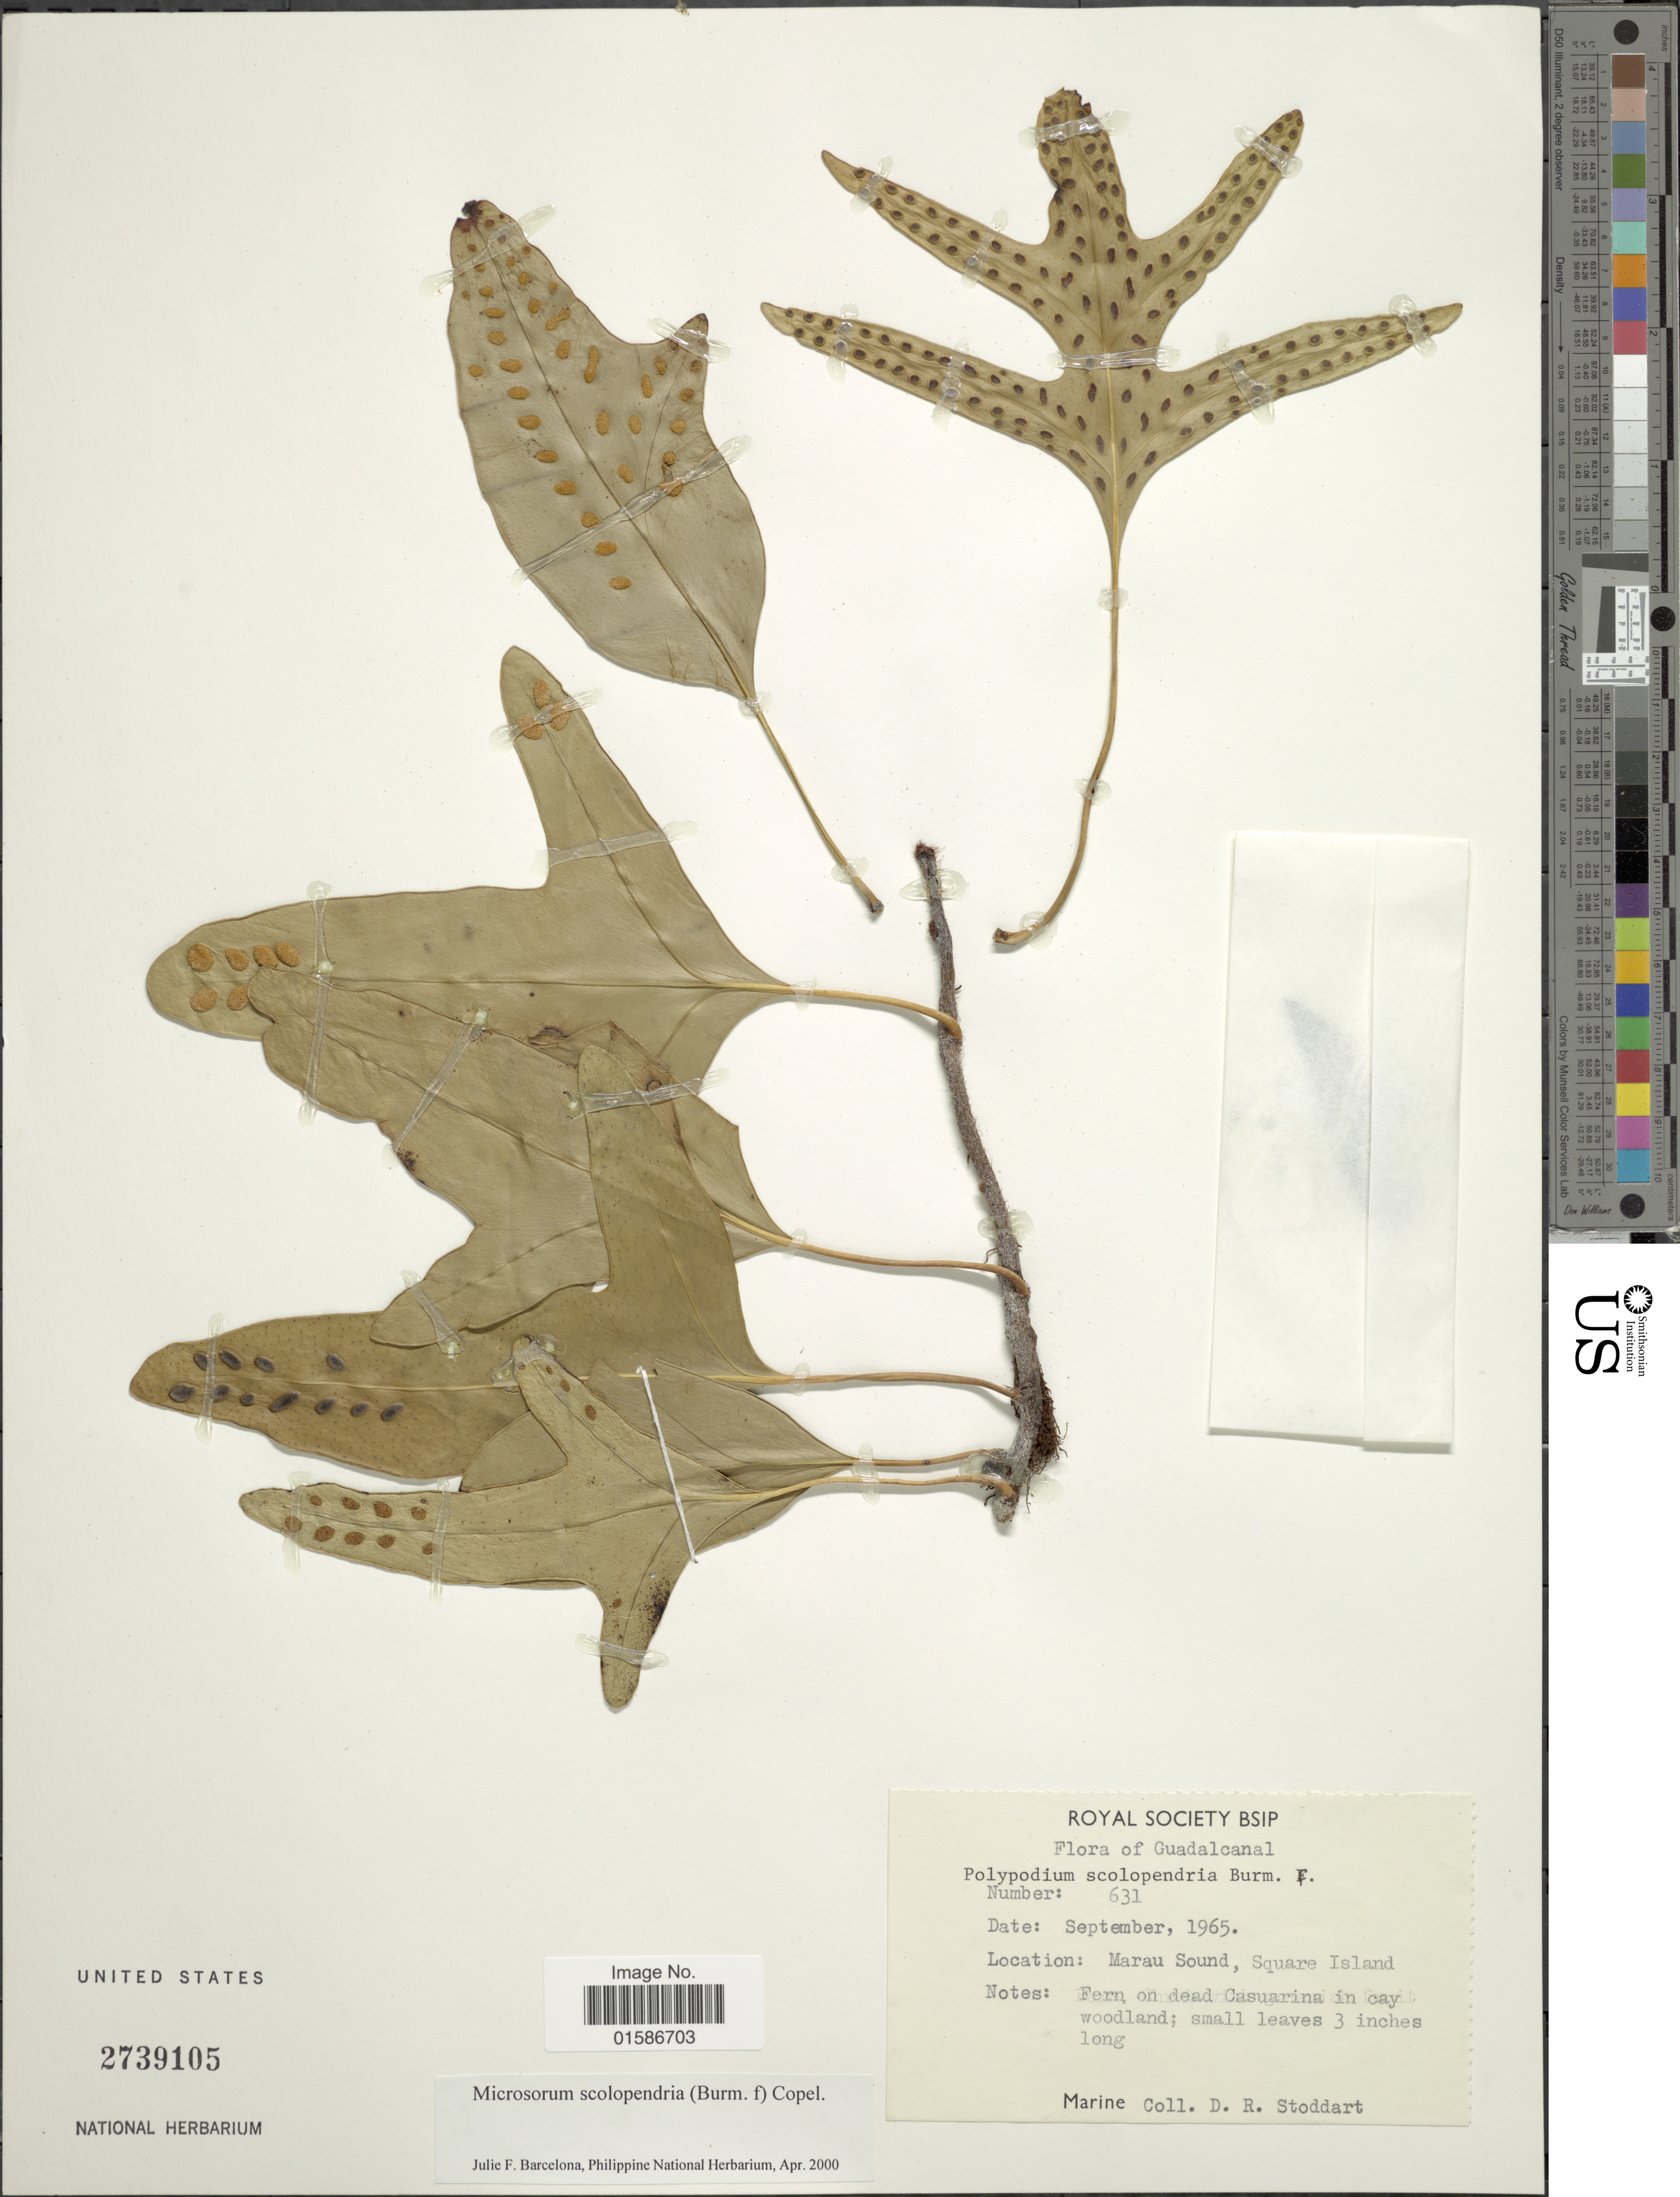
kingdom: Plantae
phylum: Tracheophyta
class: Polypodiopsida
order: Polypodiales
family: Polypodiaceae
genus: Microsorum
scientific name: Microsorum scolopendria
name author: (Burm. f.) Copel.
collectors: D. R. Stoddart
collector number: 631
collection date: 1965-09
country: Solomon Islands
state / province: Solomon Islands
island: Guadalcanal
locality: Guadalcanal, Marau Sound, Square Island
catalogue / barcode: US 2739105